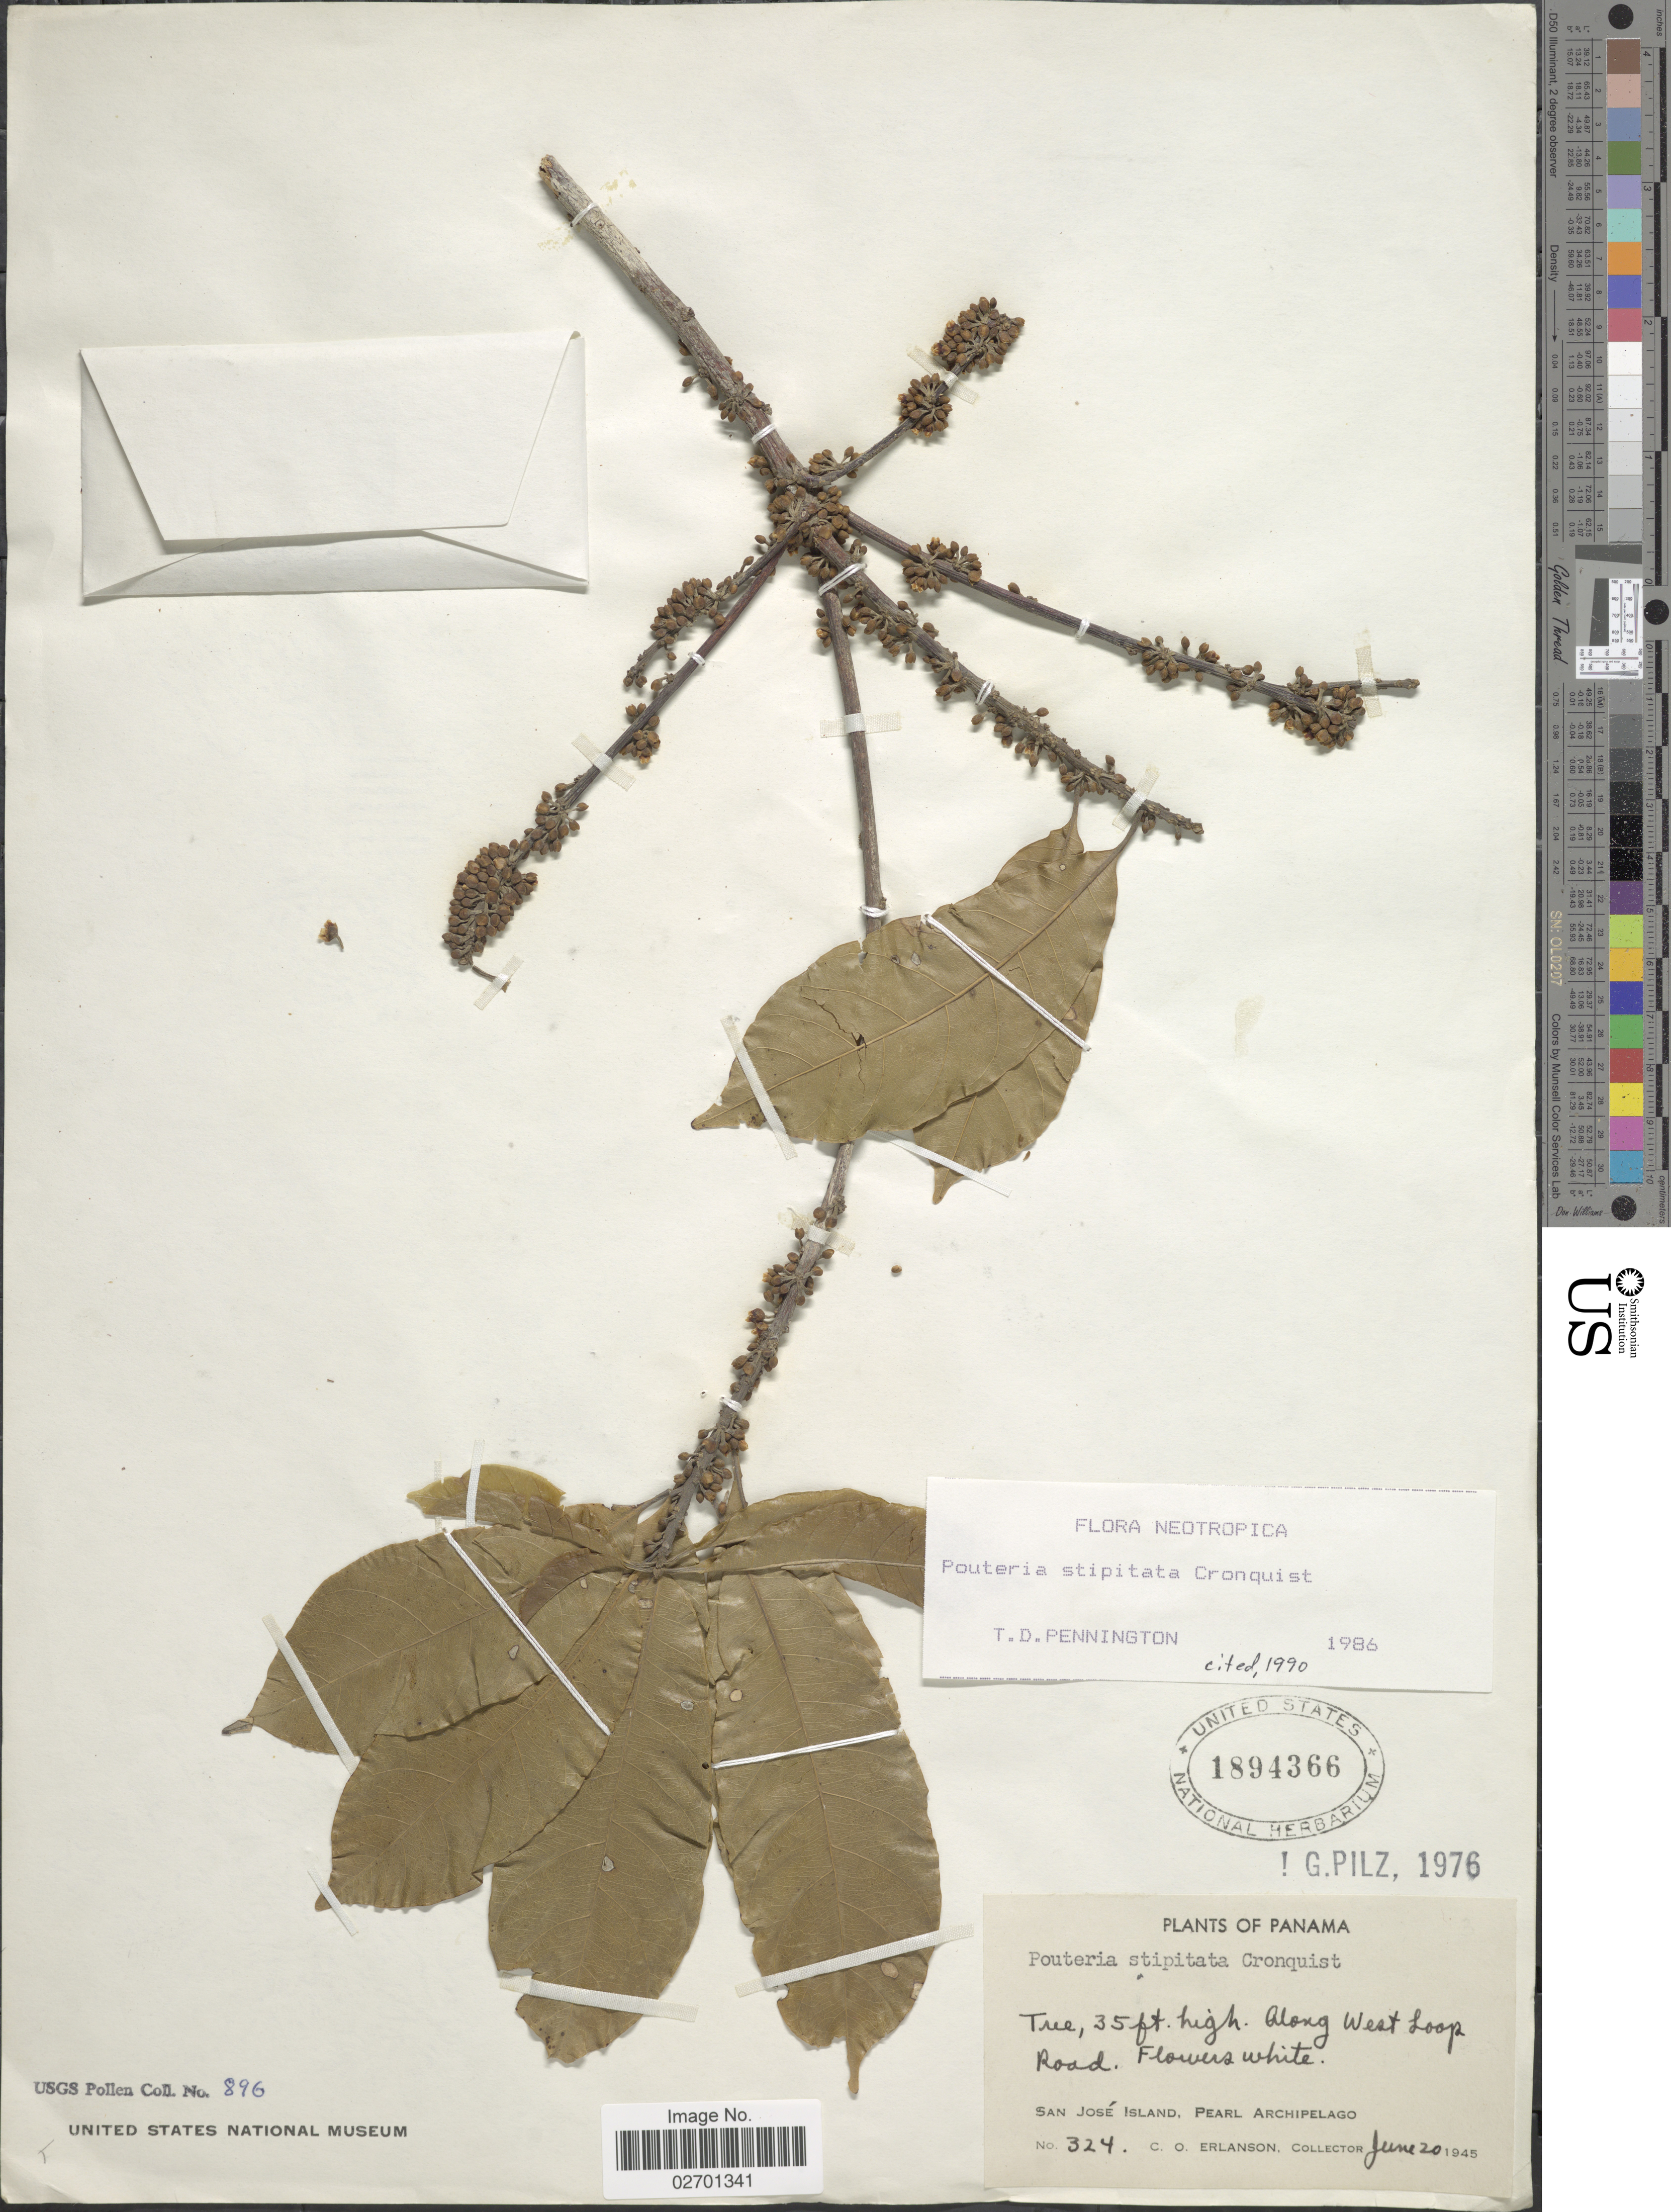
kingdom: Plantae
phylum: Tracheophyta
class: Magnoliopsida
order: Ericales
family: Sapotaceae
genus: Pouteria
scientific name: Pouteria stipitata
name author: T.D. Penn.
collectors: C. O. Erlanson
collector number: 324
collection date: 1945-06-20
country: Panama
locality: Along West Loop Road, San Jose Island, Pearl Archipelago.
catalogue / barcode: US 1894366